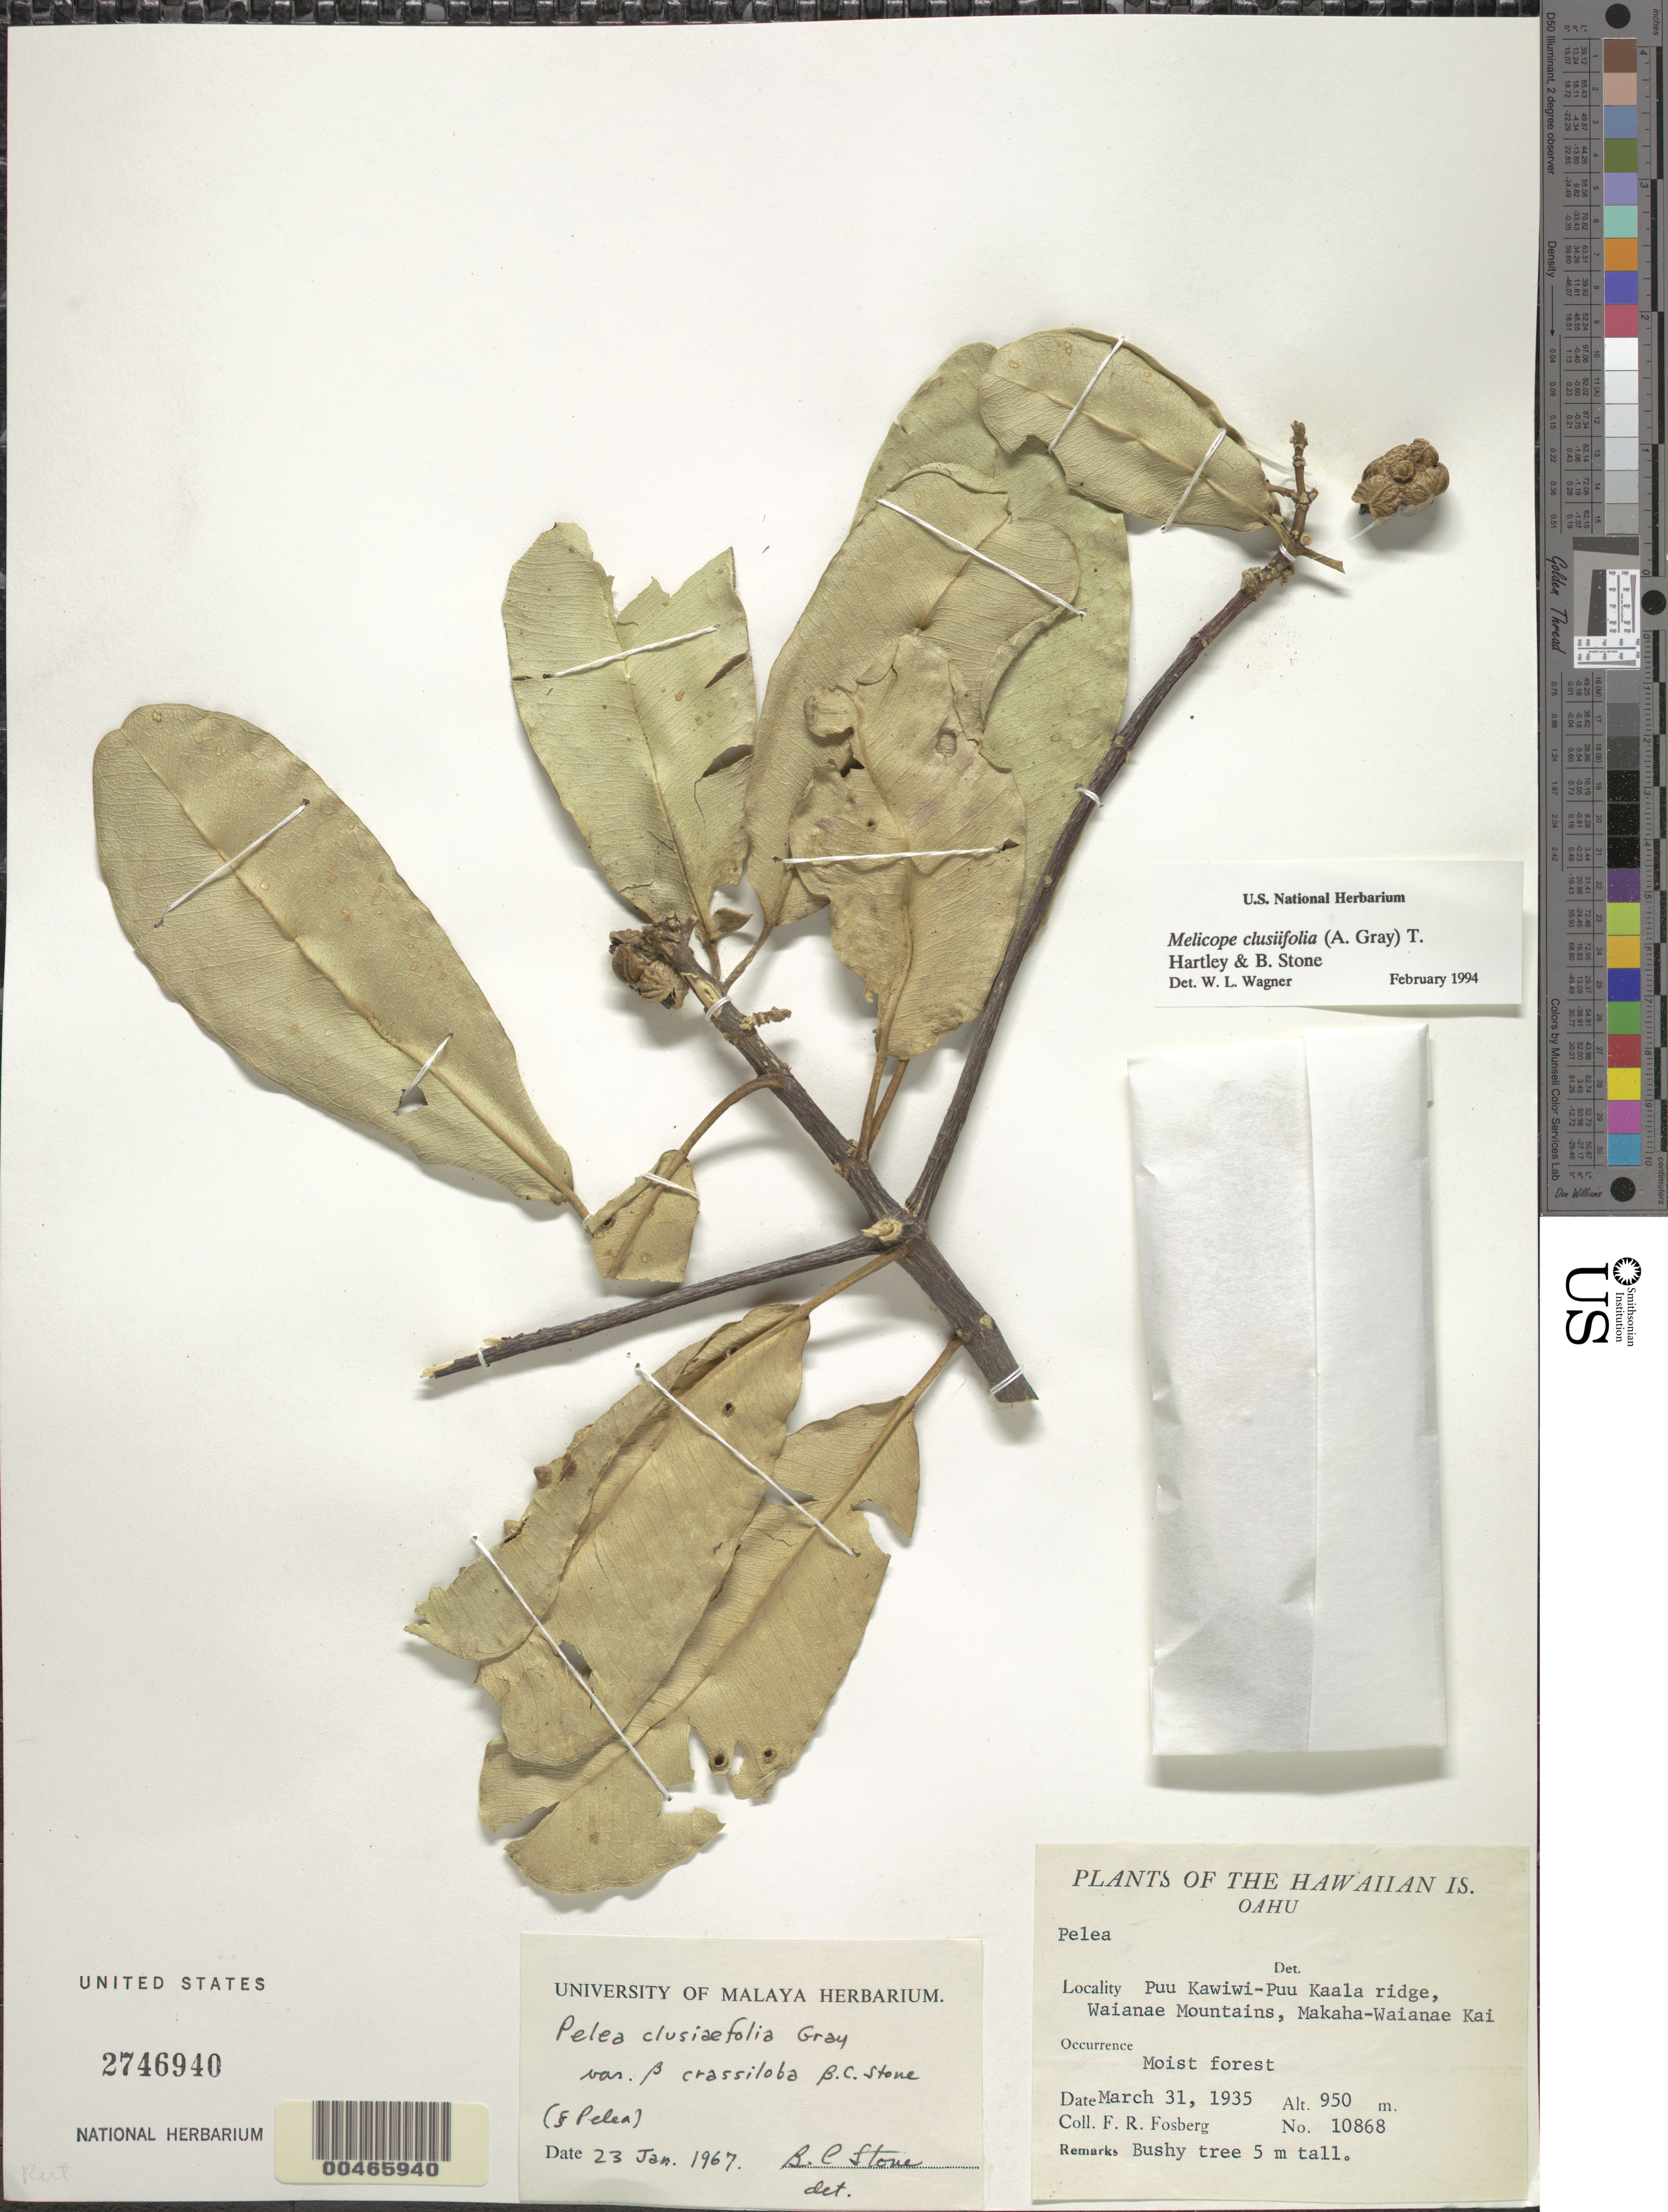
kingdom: Plantae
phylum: Tracheophyta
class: Magnoliopsida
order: Sapindales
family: Rutaceae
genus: Melicope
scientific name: Melicope clusiifolia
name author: (A. Gray) T.G. Hartley & B.C. Stone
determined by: Wagner, W. L., (BOT), Smithsonian Institution - National Museum of Natural History (UNITED STATES)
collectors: F. R. Fosberg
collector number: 10868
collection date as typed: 31 Mar 1935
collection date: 1935-03-31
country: United States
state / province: Hawaii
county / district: Honolulu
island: Oahu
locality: Puu Kawiwi-Puu Kaala ridge, Waianae Mountains, Makaha-Waianae Kai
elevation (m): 950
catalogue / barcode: US 2746940